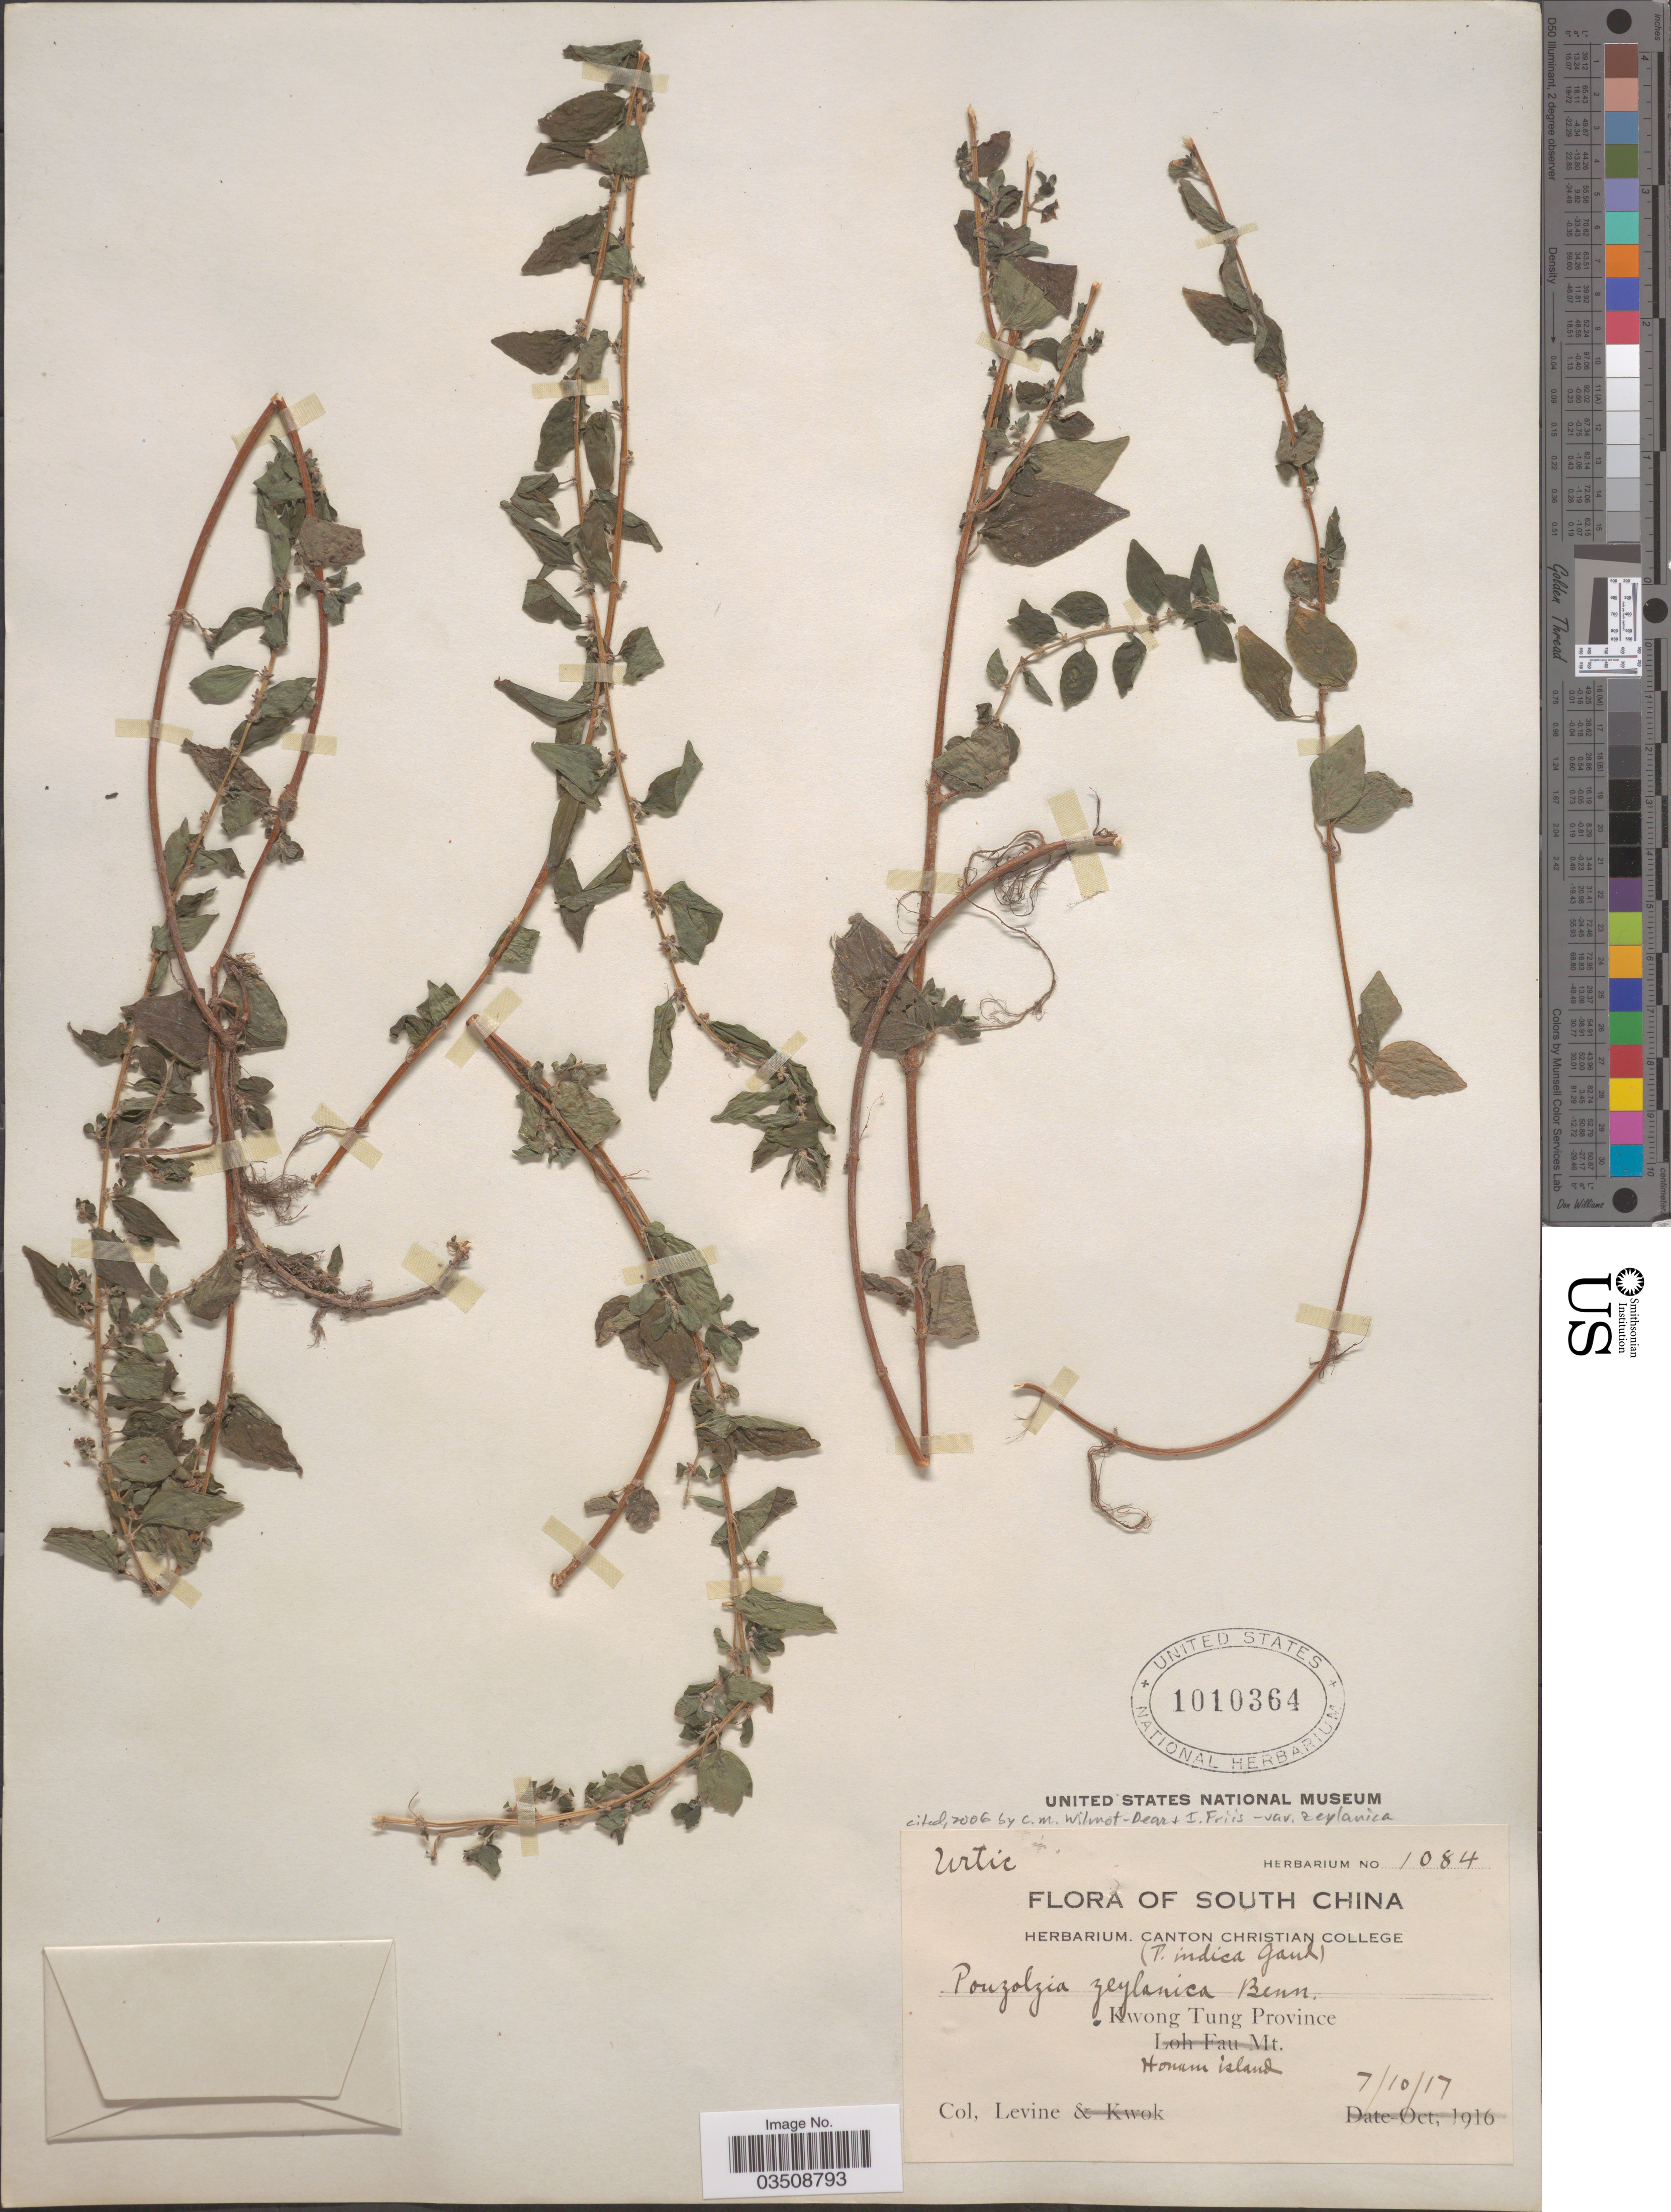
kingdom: Plantae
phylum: Tracheophyta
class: Magnoliopsida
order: Rosales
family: Urticaceae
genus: Pouzolzia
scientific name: Pouzolzia zeylanica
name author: (L.) Benn.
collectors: -. Levine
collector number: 1084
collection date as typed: Transcribed d/m/y: 7/10/17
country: China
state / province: Guangdong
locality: South China. Kwong Tung Province. Honam island.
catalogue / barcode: US 1010364